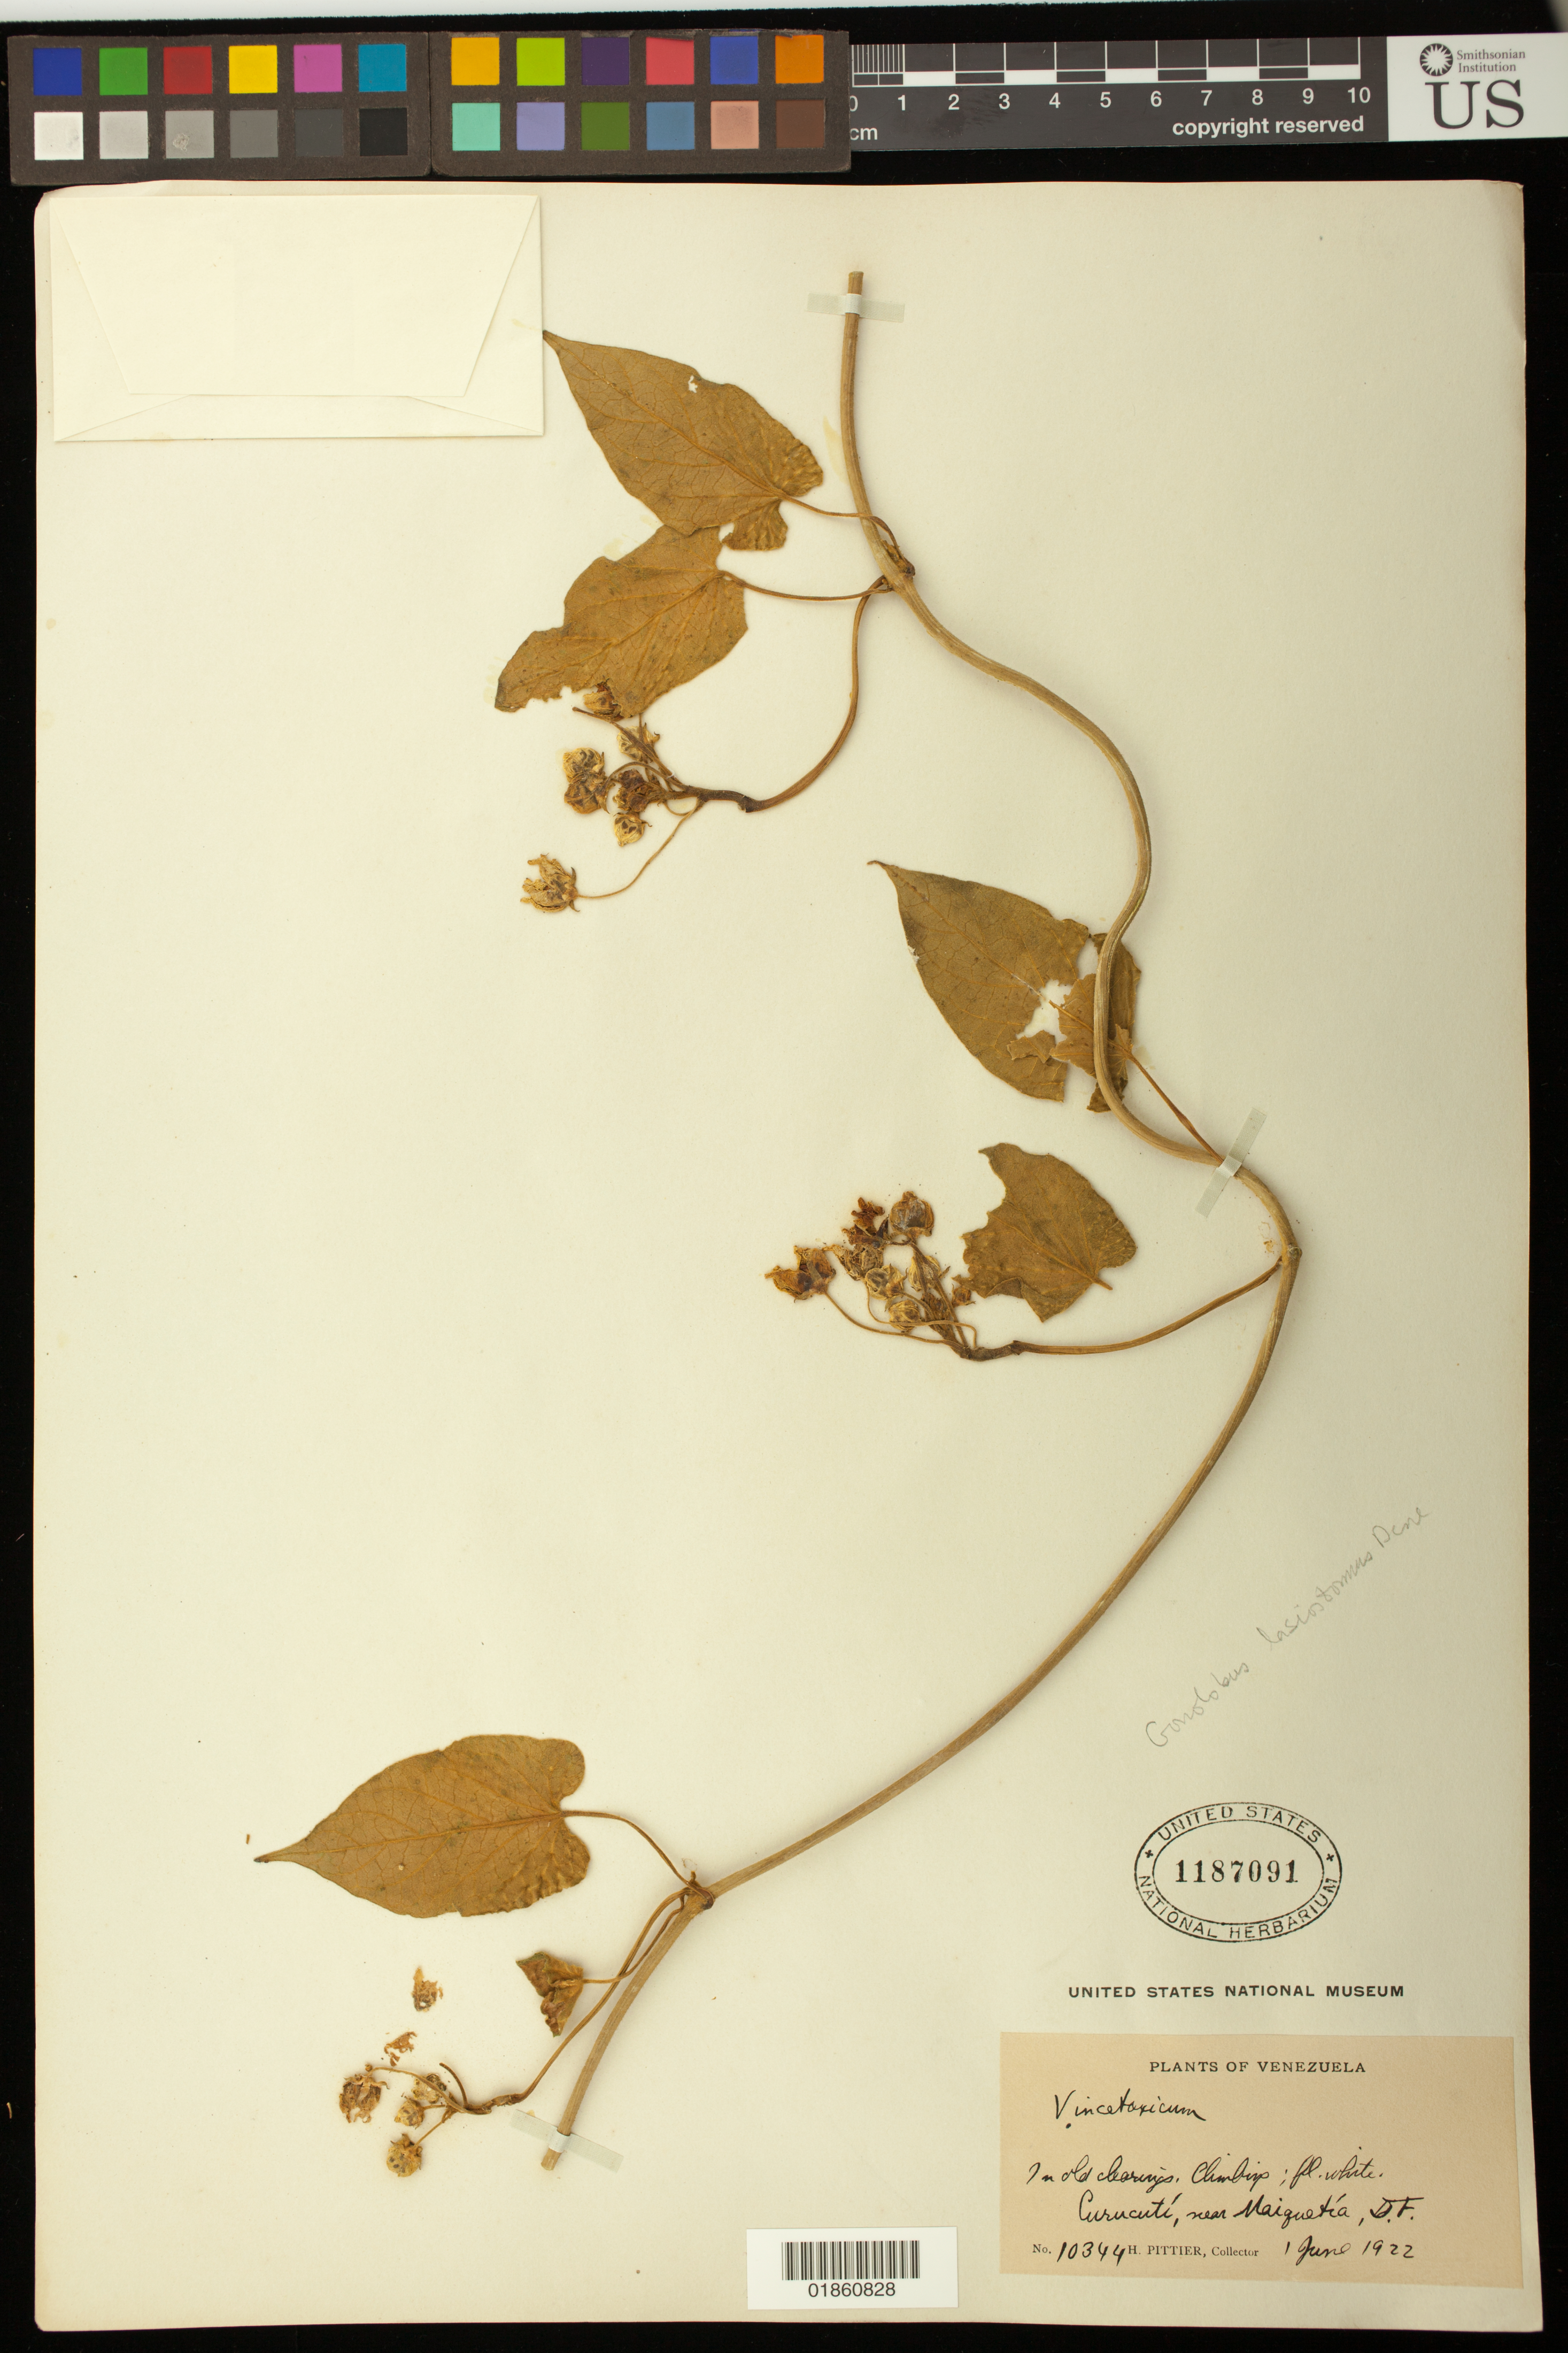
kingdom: Plantae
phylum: Tracheophyta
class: Magnoliopsida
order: Gentianales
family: Apocynaceae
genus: Gonolobus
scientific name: Gonolobus lasiostomus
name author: Decne.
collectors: H. F. Pittier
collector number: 10344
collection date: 1922-06-01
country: Venezuela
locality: Curucutí, near Maiquetía, D.F.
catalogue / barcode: US 1187091